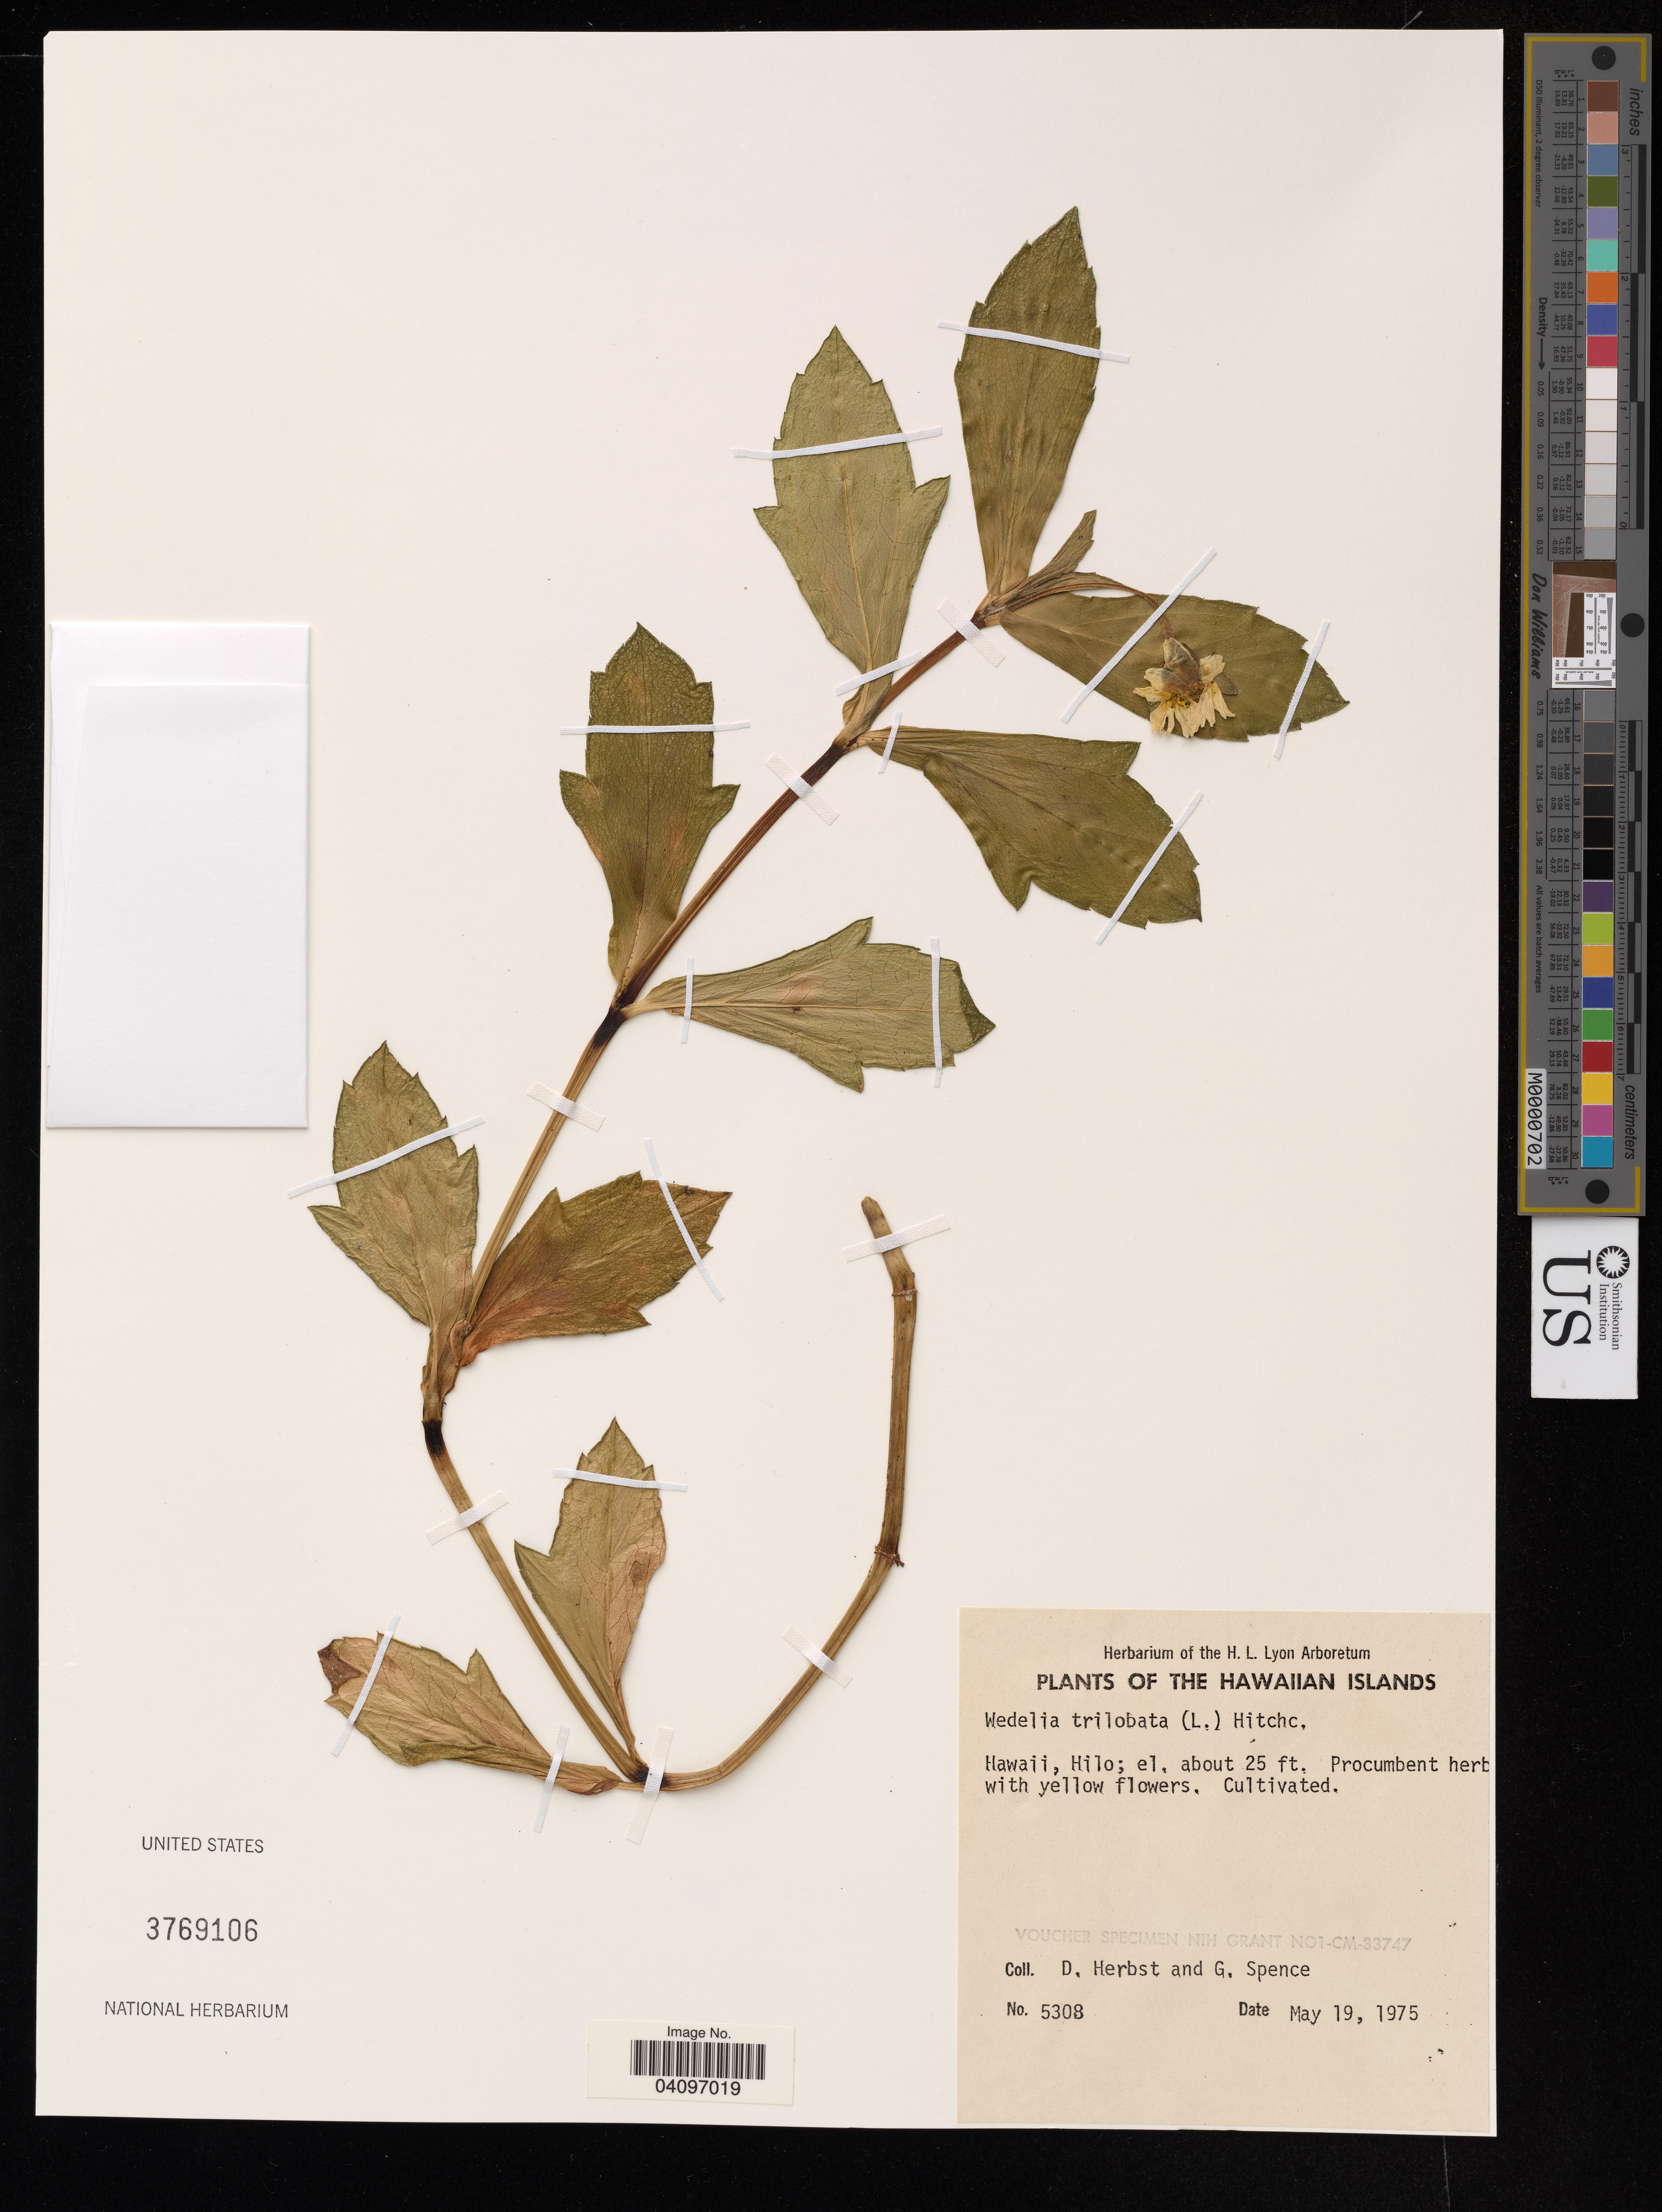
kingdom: Plantae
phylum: Tracheophyta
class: Magnoliopsida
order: Asterales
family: Asteraceae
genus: Sphagneticola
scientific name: Sphagneticola trilobata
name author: (L.) Pruski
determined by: Wagner, W. L., (BOT), Smithsonian Institution - National Museum of Natural History (UNITED STATES)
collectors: D. R. Herbst & G. Spence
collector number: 5308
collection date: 1975-05-19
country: United States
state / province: Hawaii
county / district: Hawaii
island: Hawaii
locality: Hilo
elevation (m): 8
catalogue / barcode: US 3769106